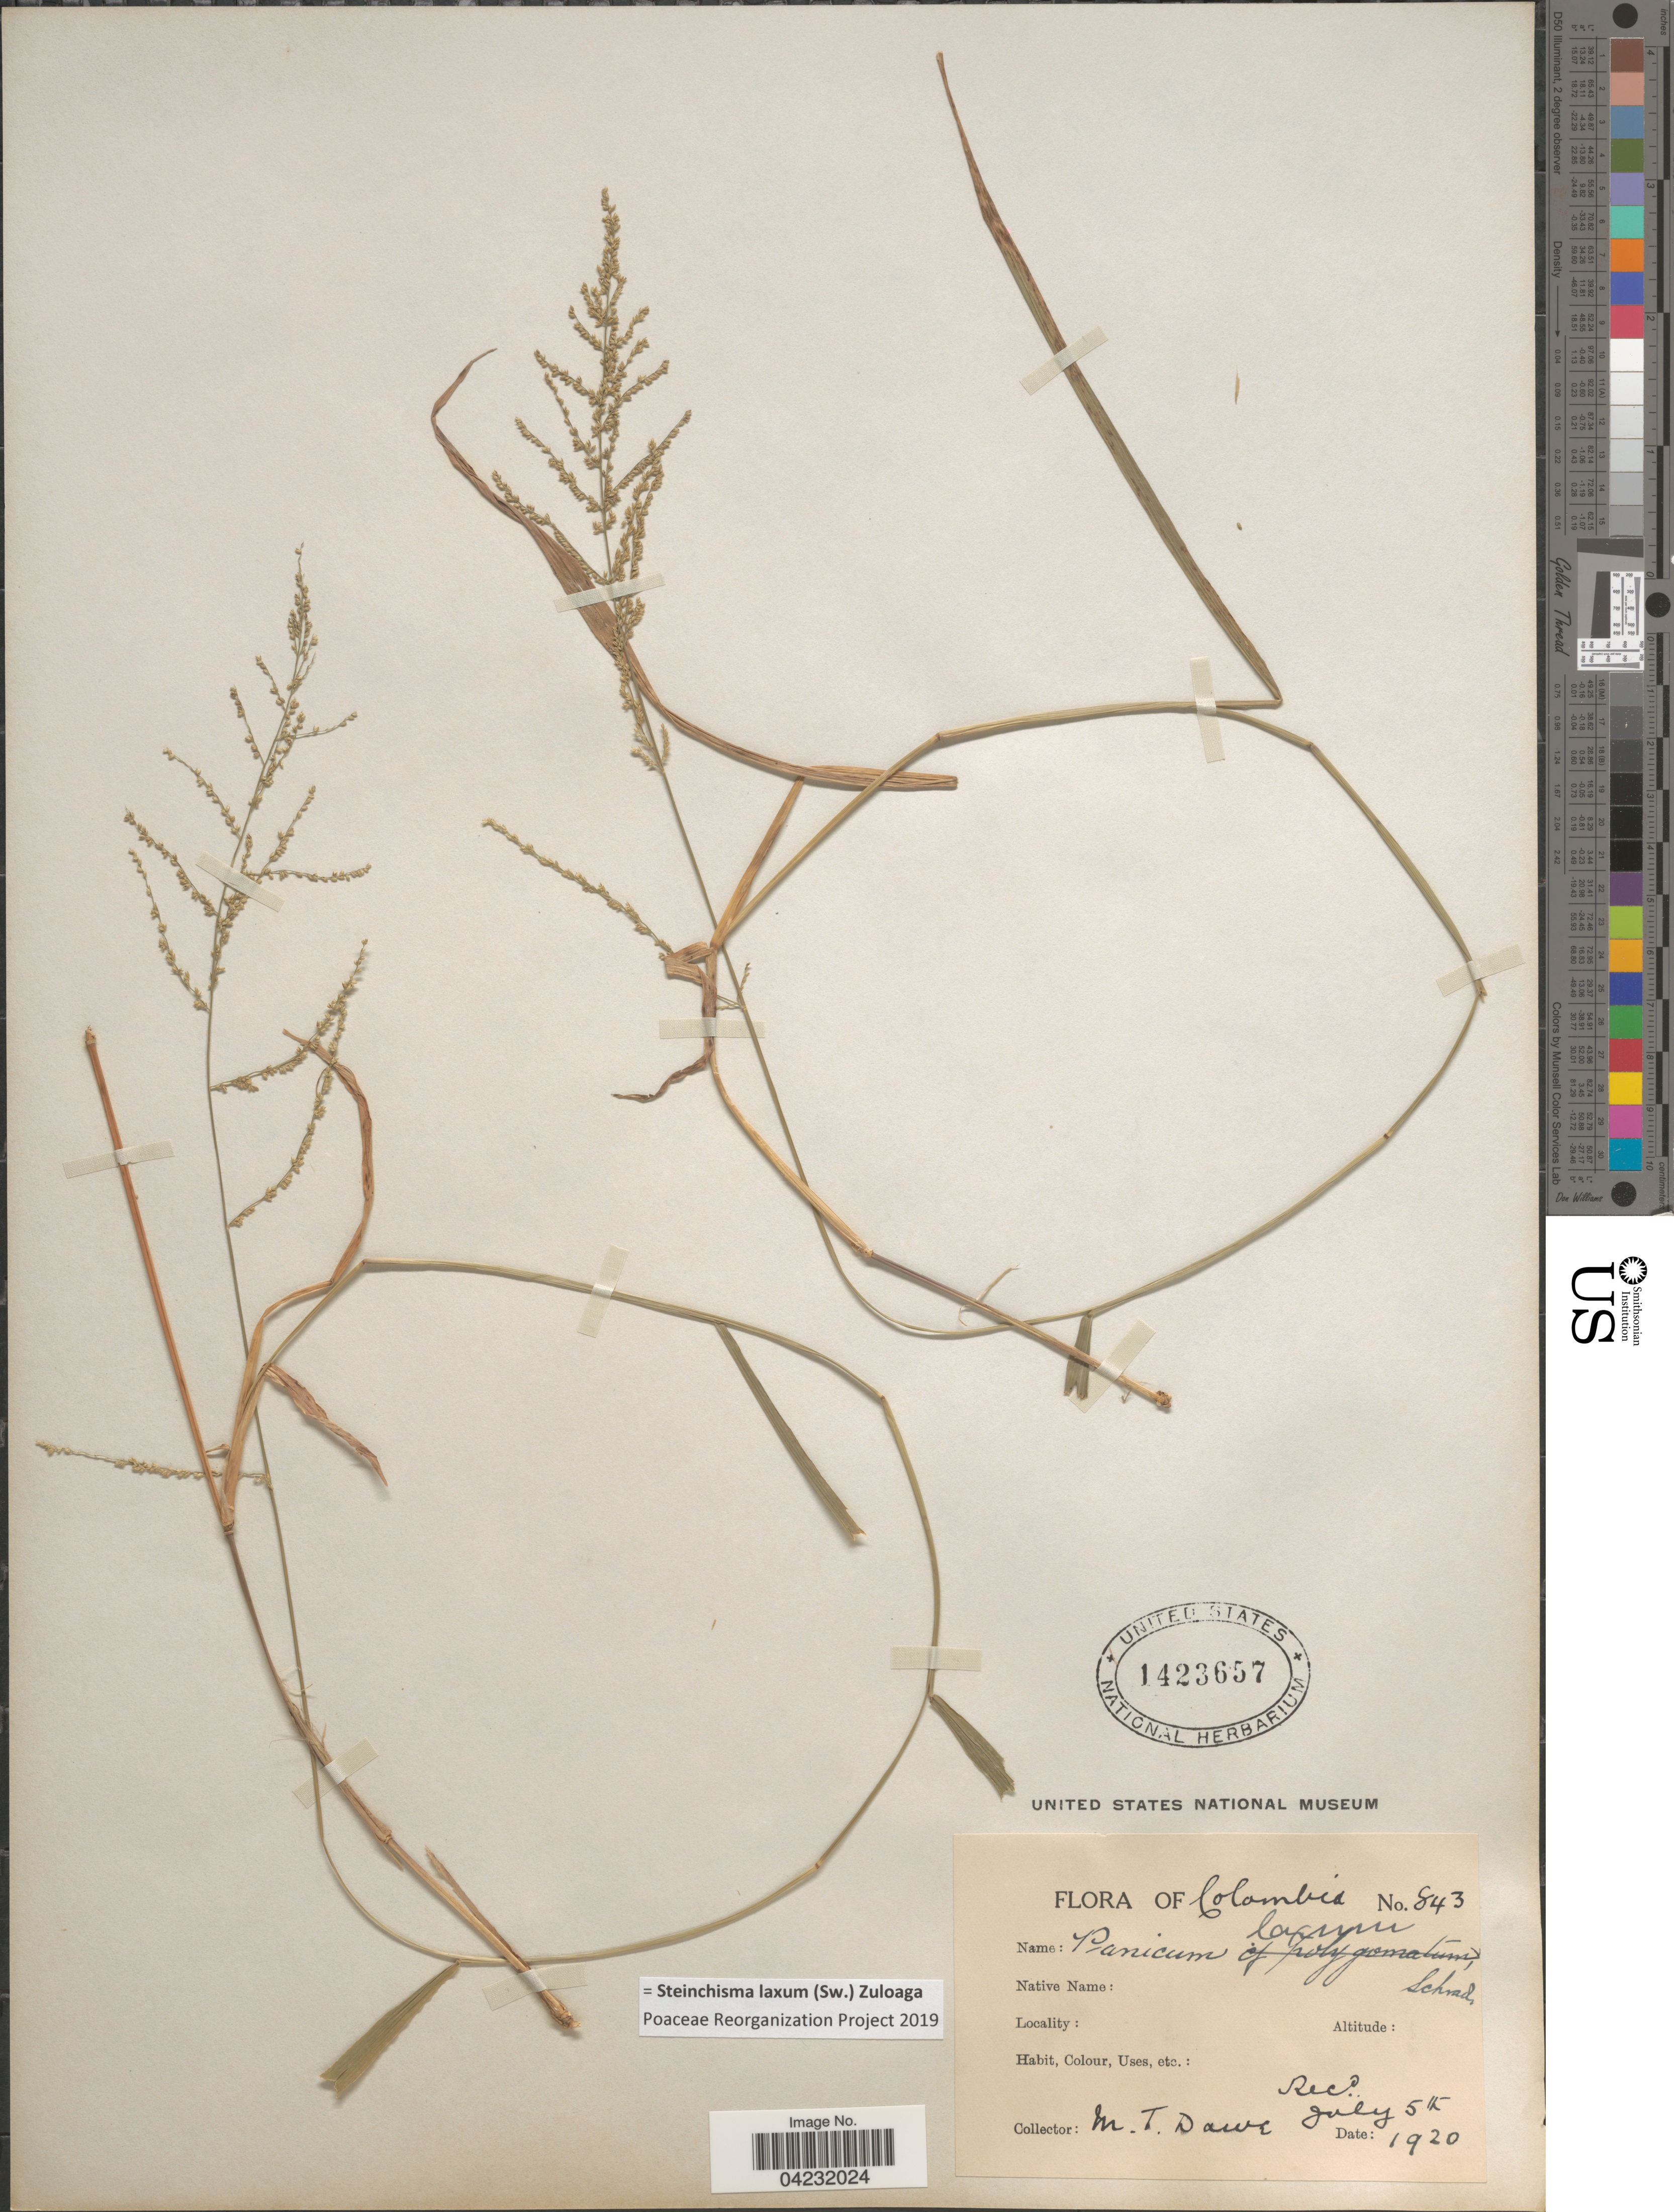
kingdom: Plantae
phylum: Tracheophyta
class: Liliopsida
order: Poales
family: Poaceae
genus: Steinchisma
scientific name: Steinchisma laxum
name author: (Sw.) Zuloaga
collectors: M. T. Dawe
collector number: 843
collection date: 1920-07-05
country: Colombia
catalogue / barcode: US 1423657